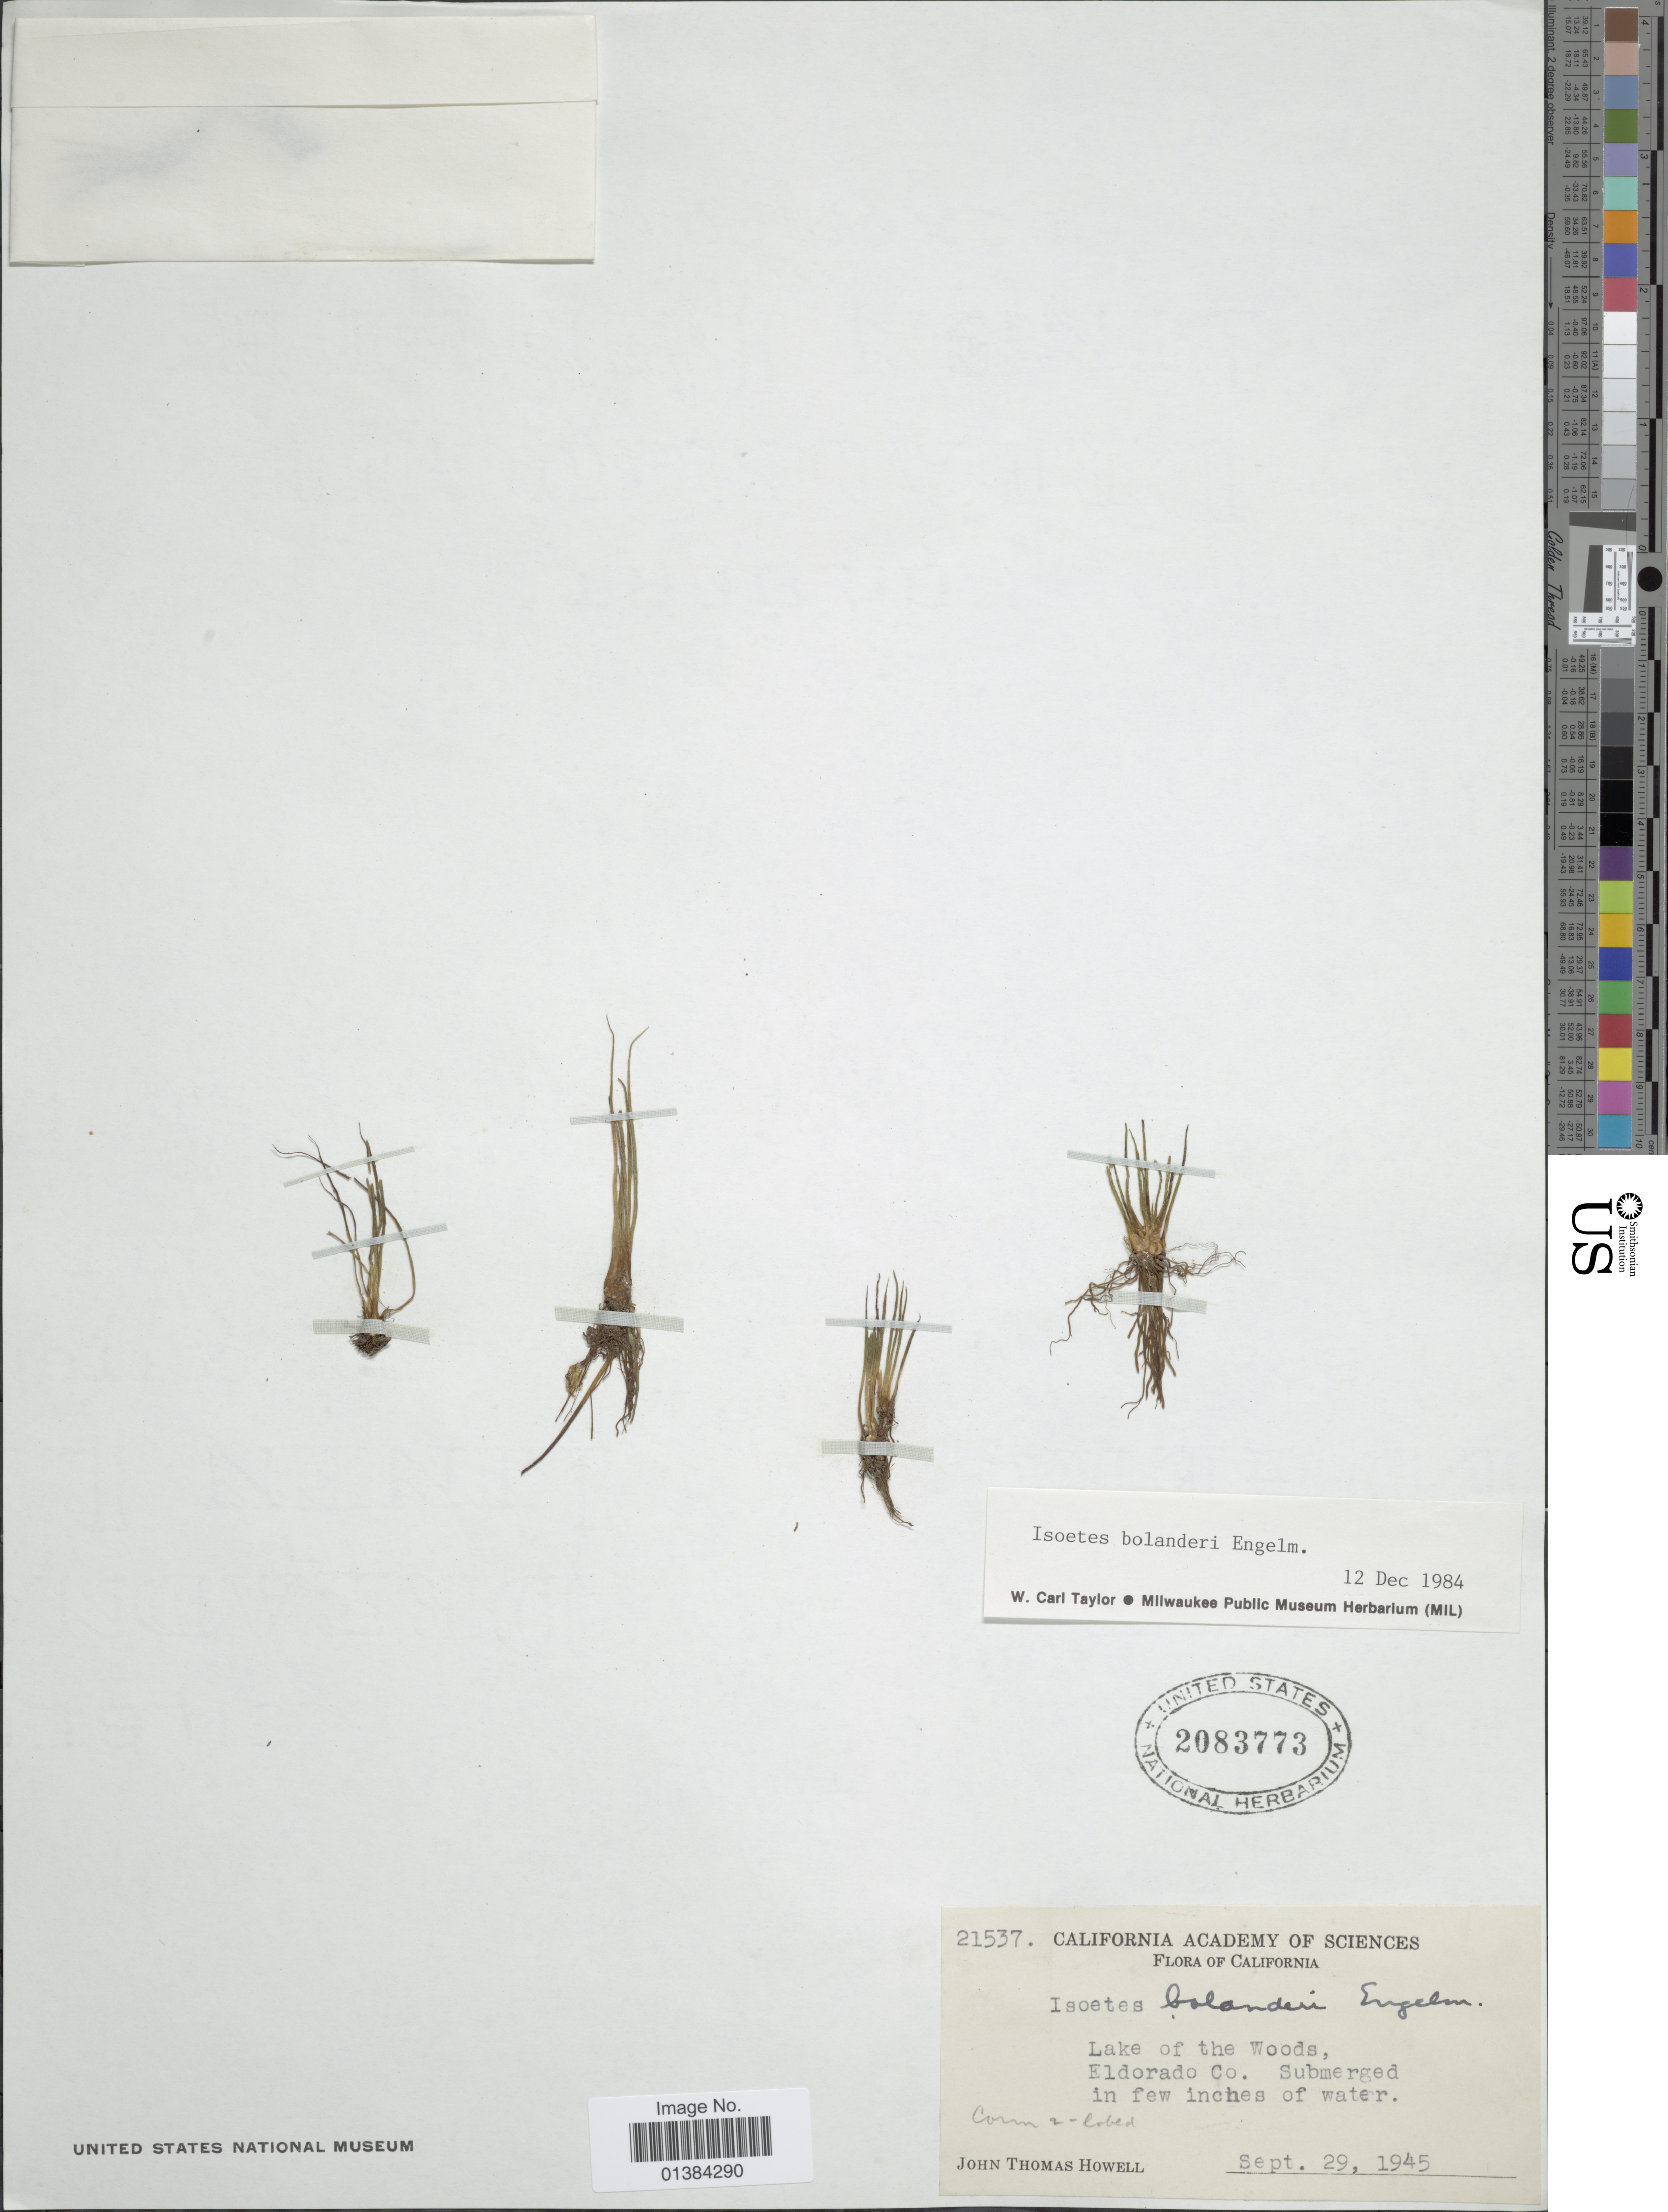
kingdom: Plantae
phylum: Tracheophyta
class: Lycopodiopsida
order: Isoetales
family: Isoetaceae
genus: Isoetes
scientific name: Isoetes bolanderi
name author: Engelm.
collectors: J. T. Howell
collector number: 21537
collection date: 1945-09-29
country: United States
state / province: California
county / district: El Dorado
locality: Lake of Woods, Eldorado Co.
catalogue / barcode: US 2083773